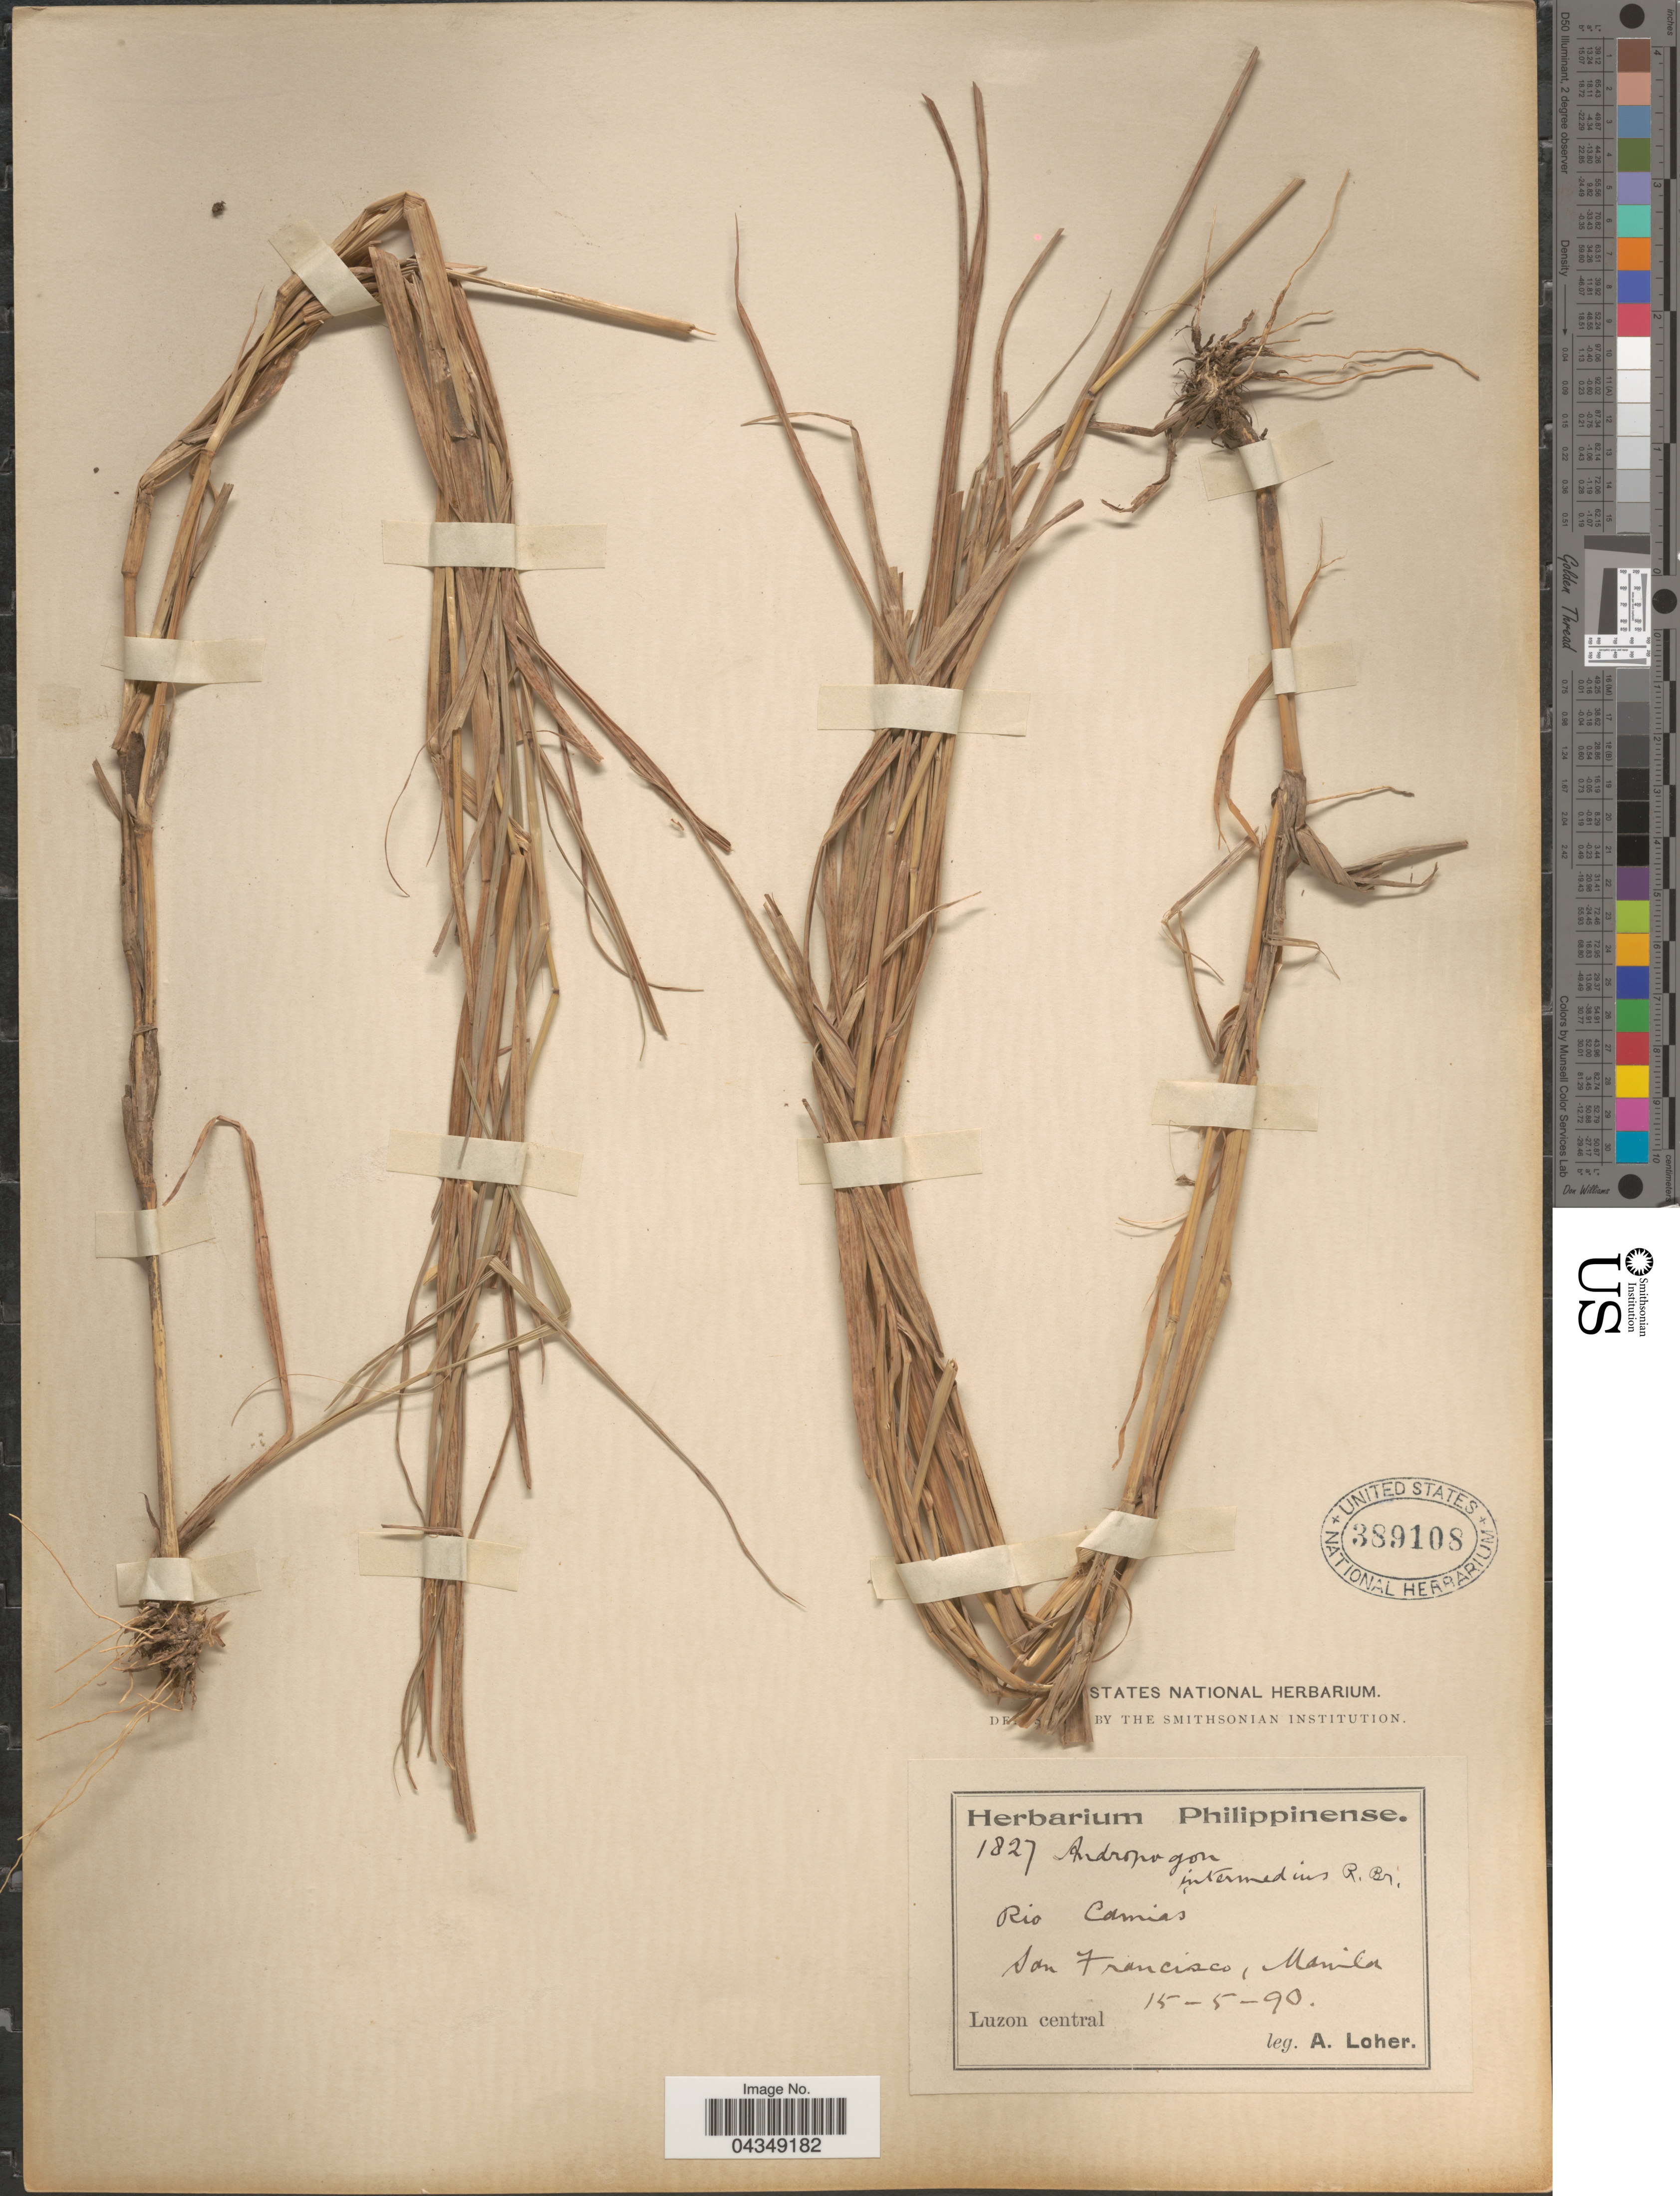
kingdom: Plantae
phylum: Tracheophyta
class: Liliopsida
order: Poales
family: Poaceae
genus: Bothriochloa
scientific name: Bothriochloa bladhii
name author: (Retz.) S.T. Blake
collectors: A. Loher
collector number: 1827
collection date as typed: Transcribed d/m/y: 15/5/90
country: Philippines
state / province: Central Luzon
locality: Rio Camias. San Francisco, Manila. Luzon central.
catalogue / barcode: US 389108